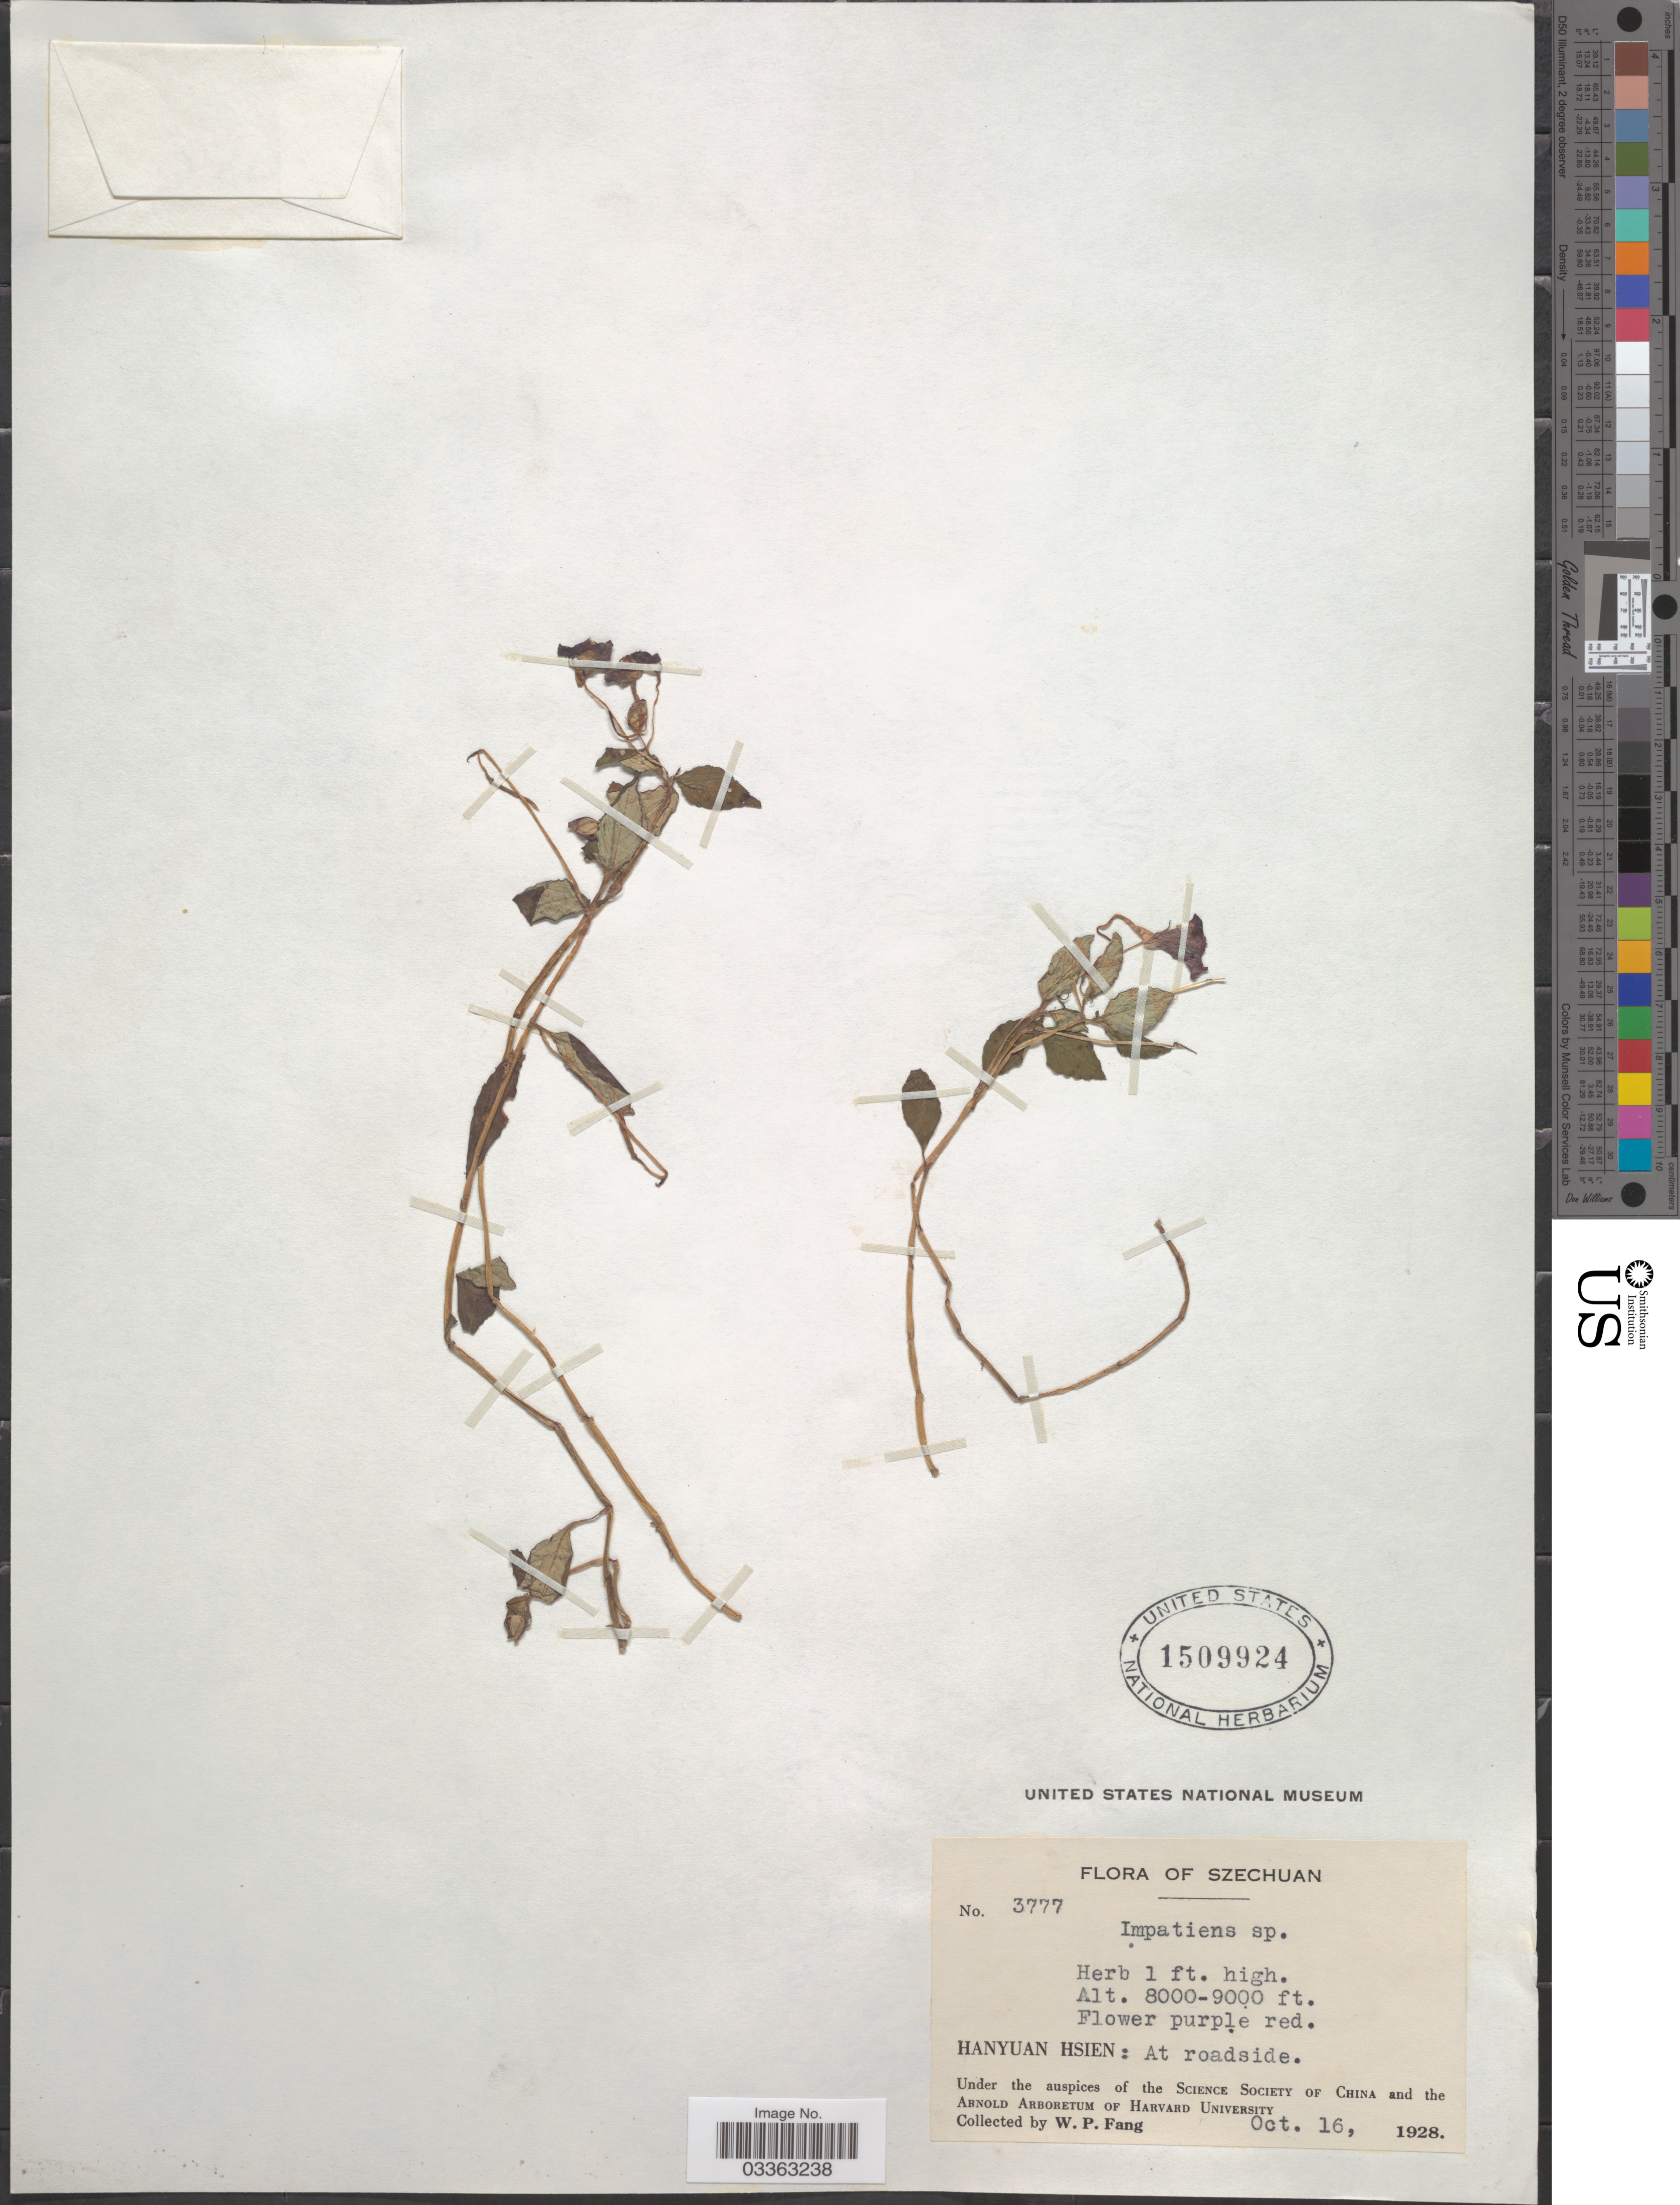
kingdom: Plantae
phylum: Tracheophyta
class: Magnoliopsida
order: Ericales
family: Balsaminaceae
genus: Impatiens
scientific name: Impatiens sp.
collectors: W. P. Fang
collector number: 3777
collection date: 1928-10-16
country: China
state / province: Sichuan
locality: Szechuan. Hanyuan Hsien.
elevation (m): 2438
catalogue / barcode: US 1509924